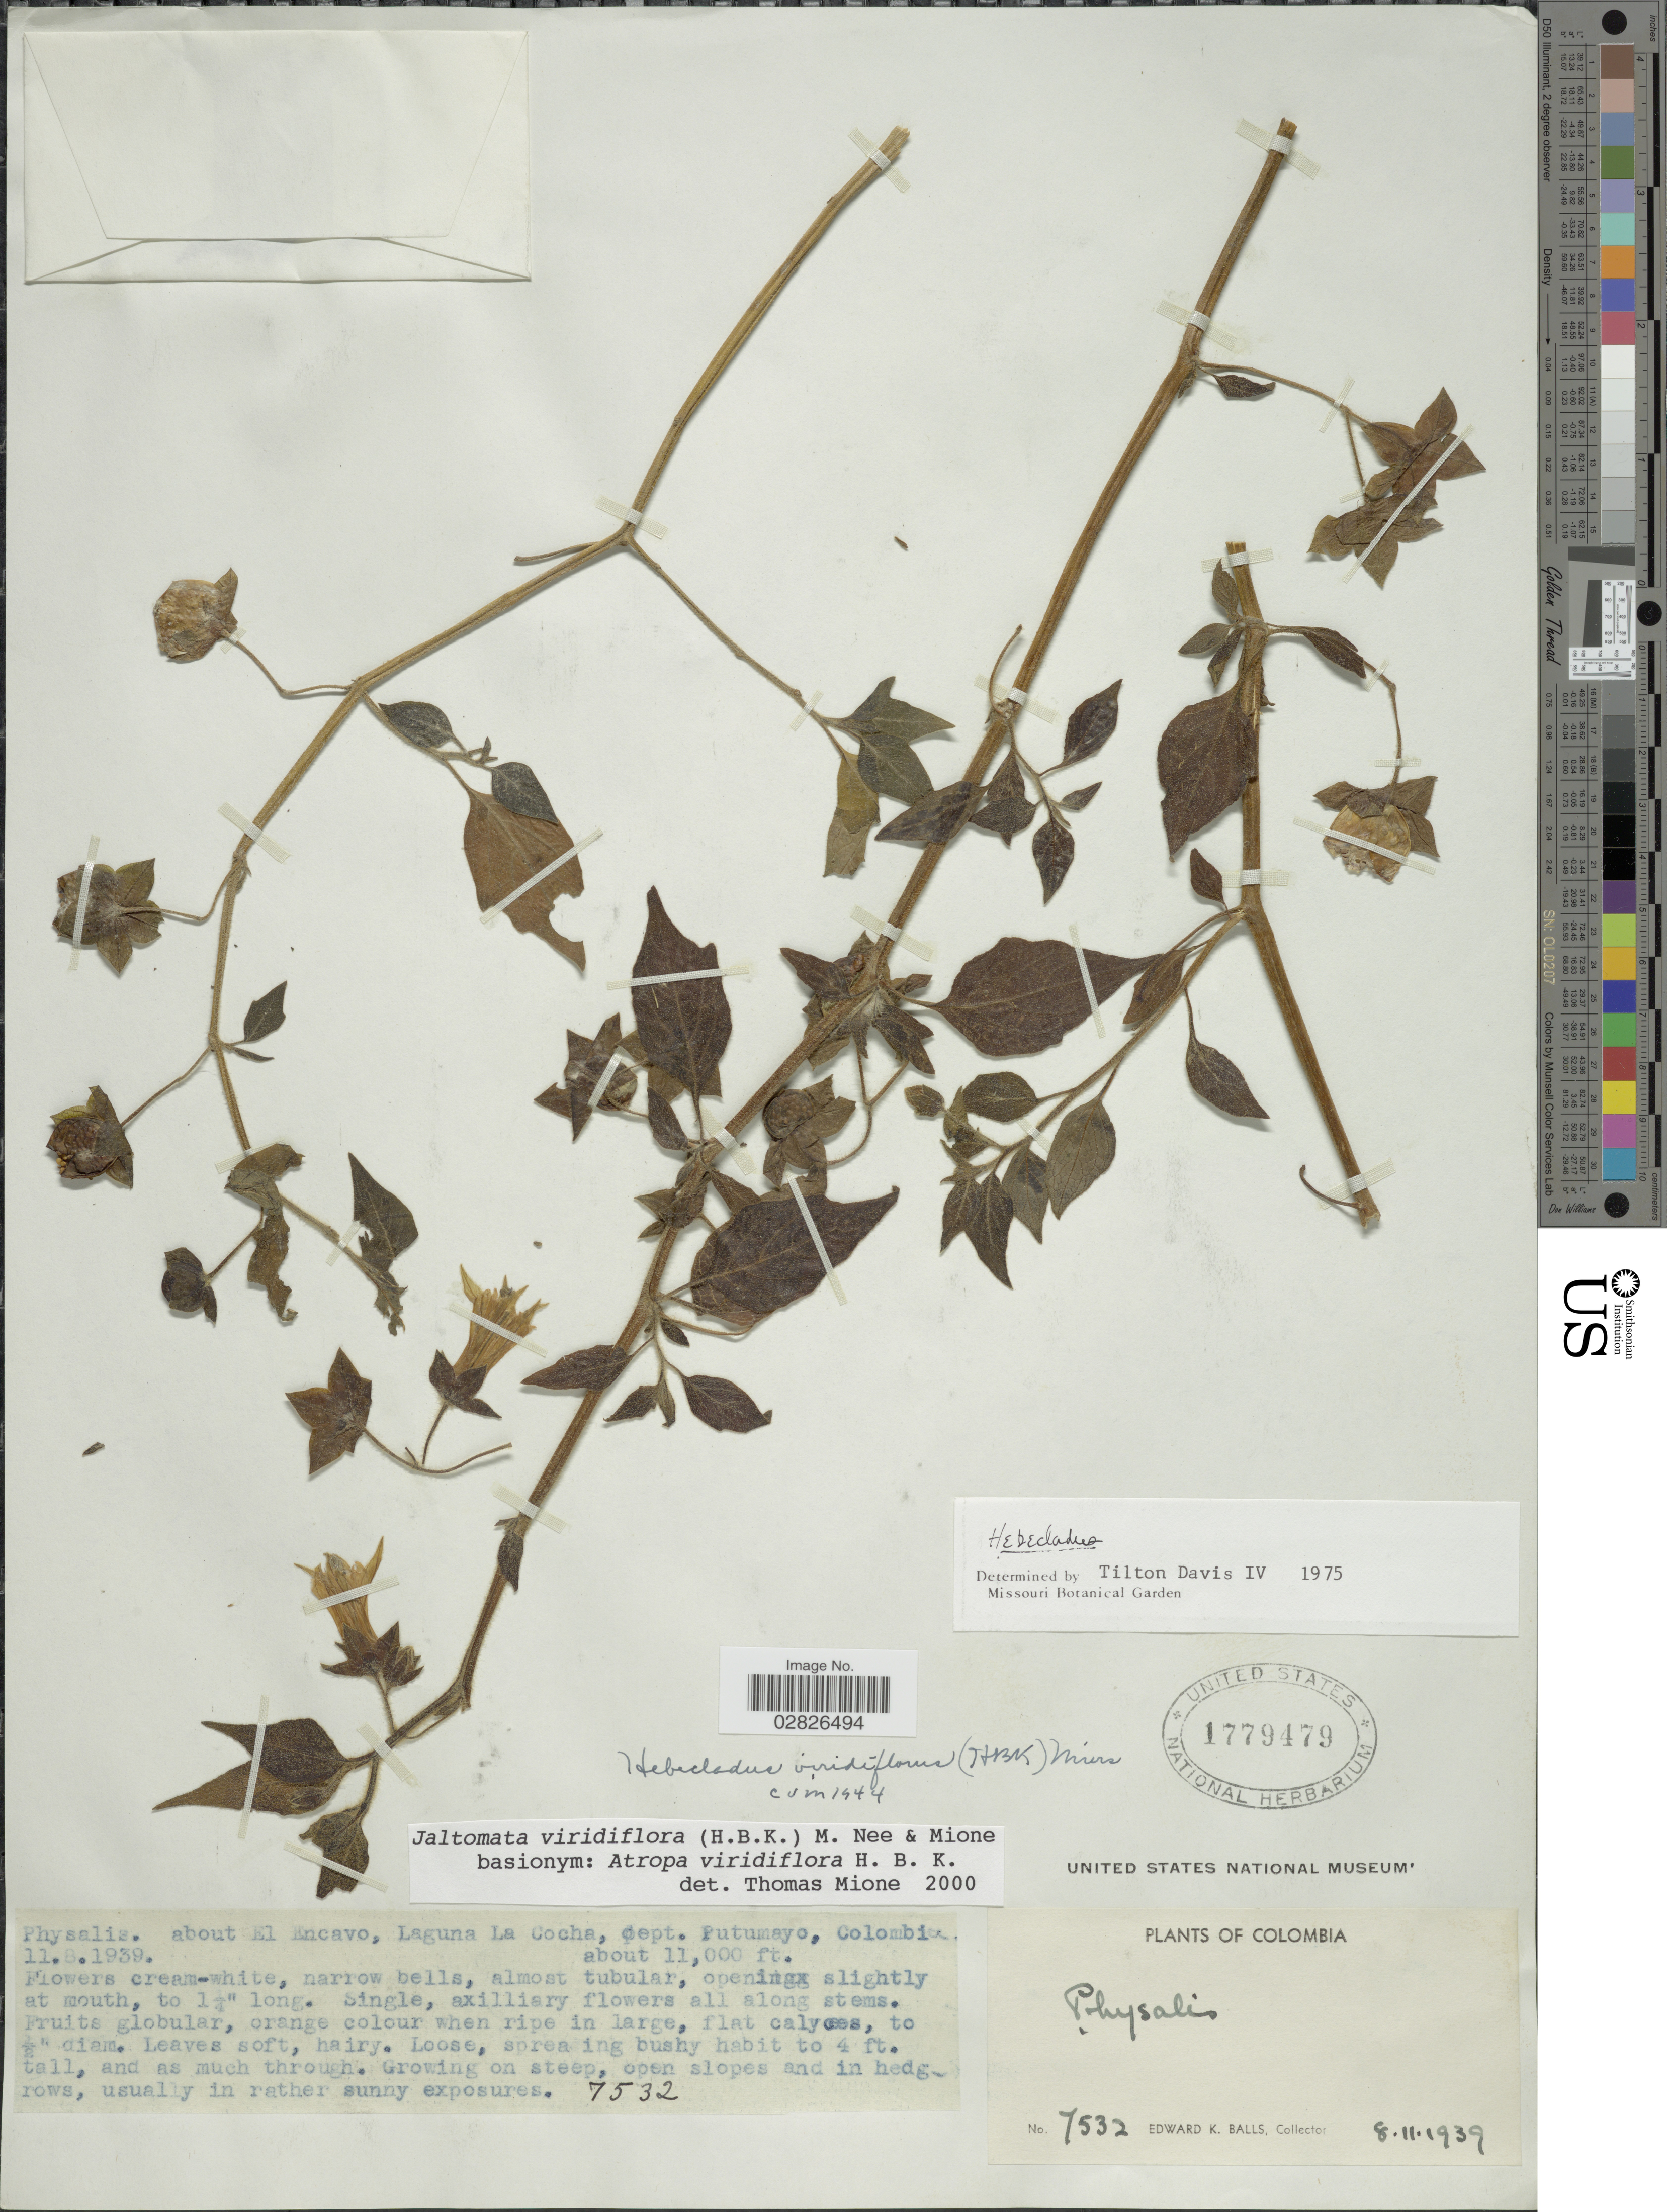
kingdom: Plantae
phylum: Tracheophyta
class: Magnoliopsida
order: Solanales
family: Solanaceae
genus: Jaltomata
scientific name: Jaltomata virdiflora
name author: (Kunth) M. Nee & Mione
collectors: E. K. Balls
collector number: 7532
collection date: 1939-08-11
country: Colombia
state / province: Putumayo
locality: About El Encavo, Laguna La Cocha, dept. Putumayo.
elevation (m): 3353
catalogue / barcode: US 1779479